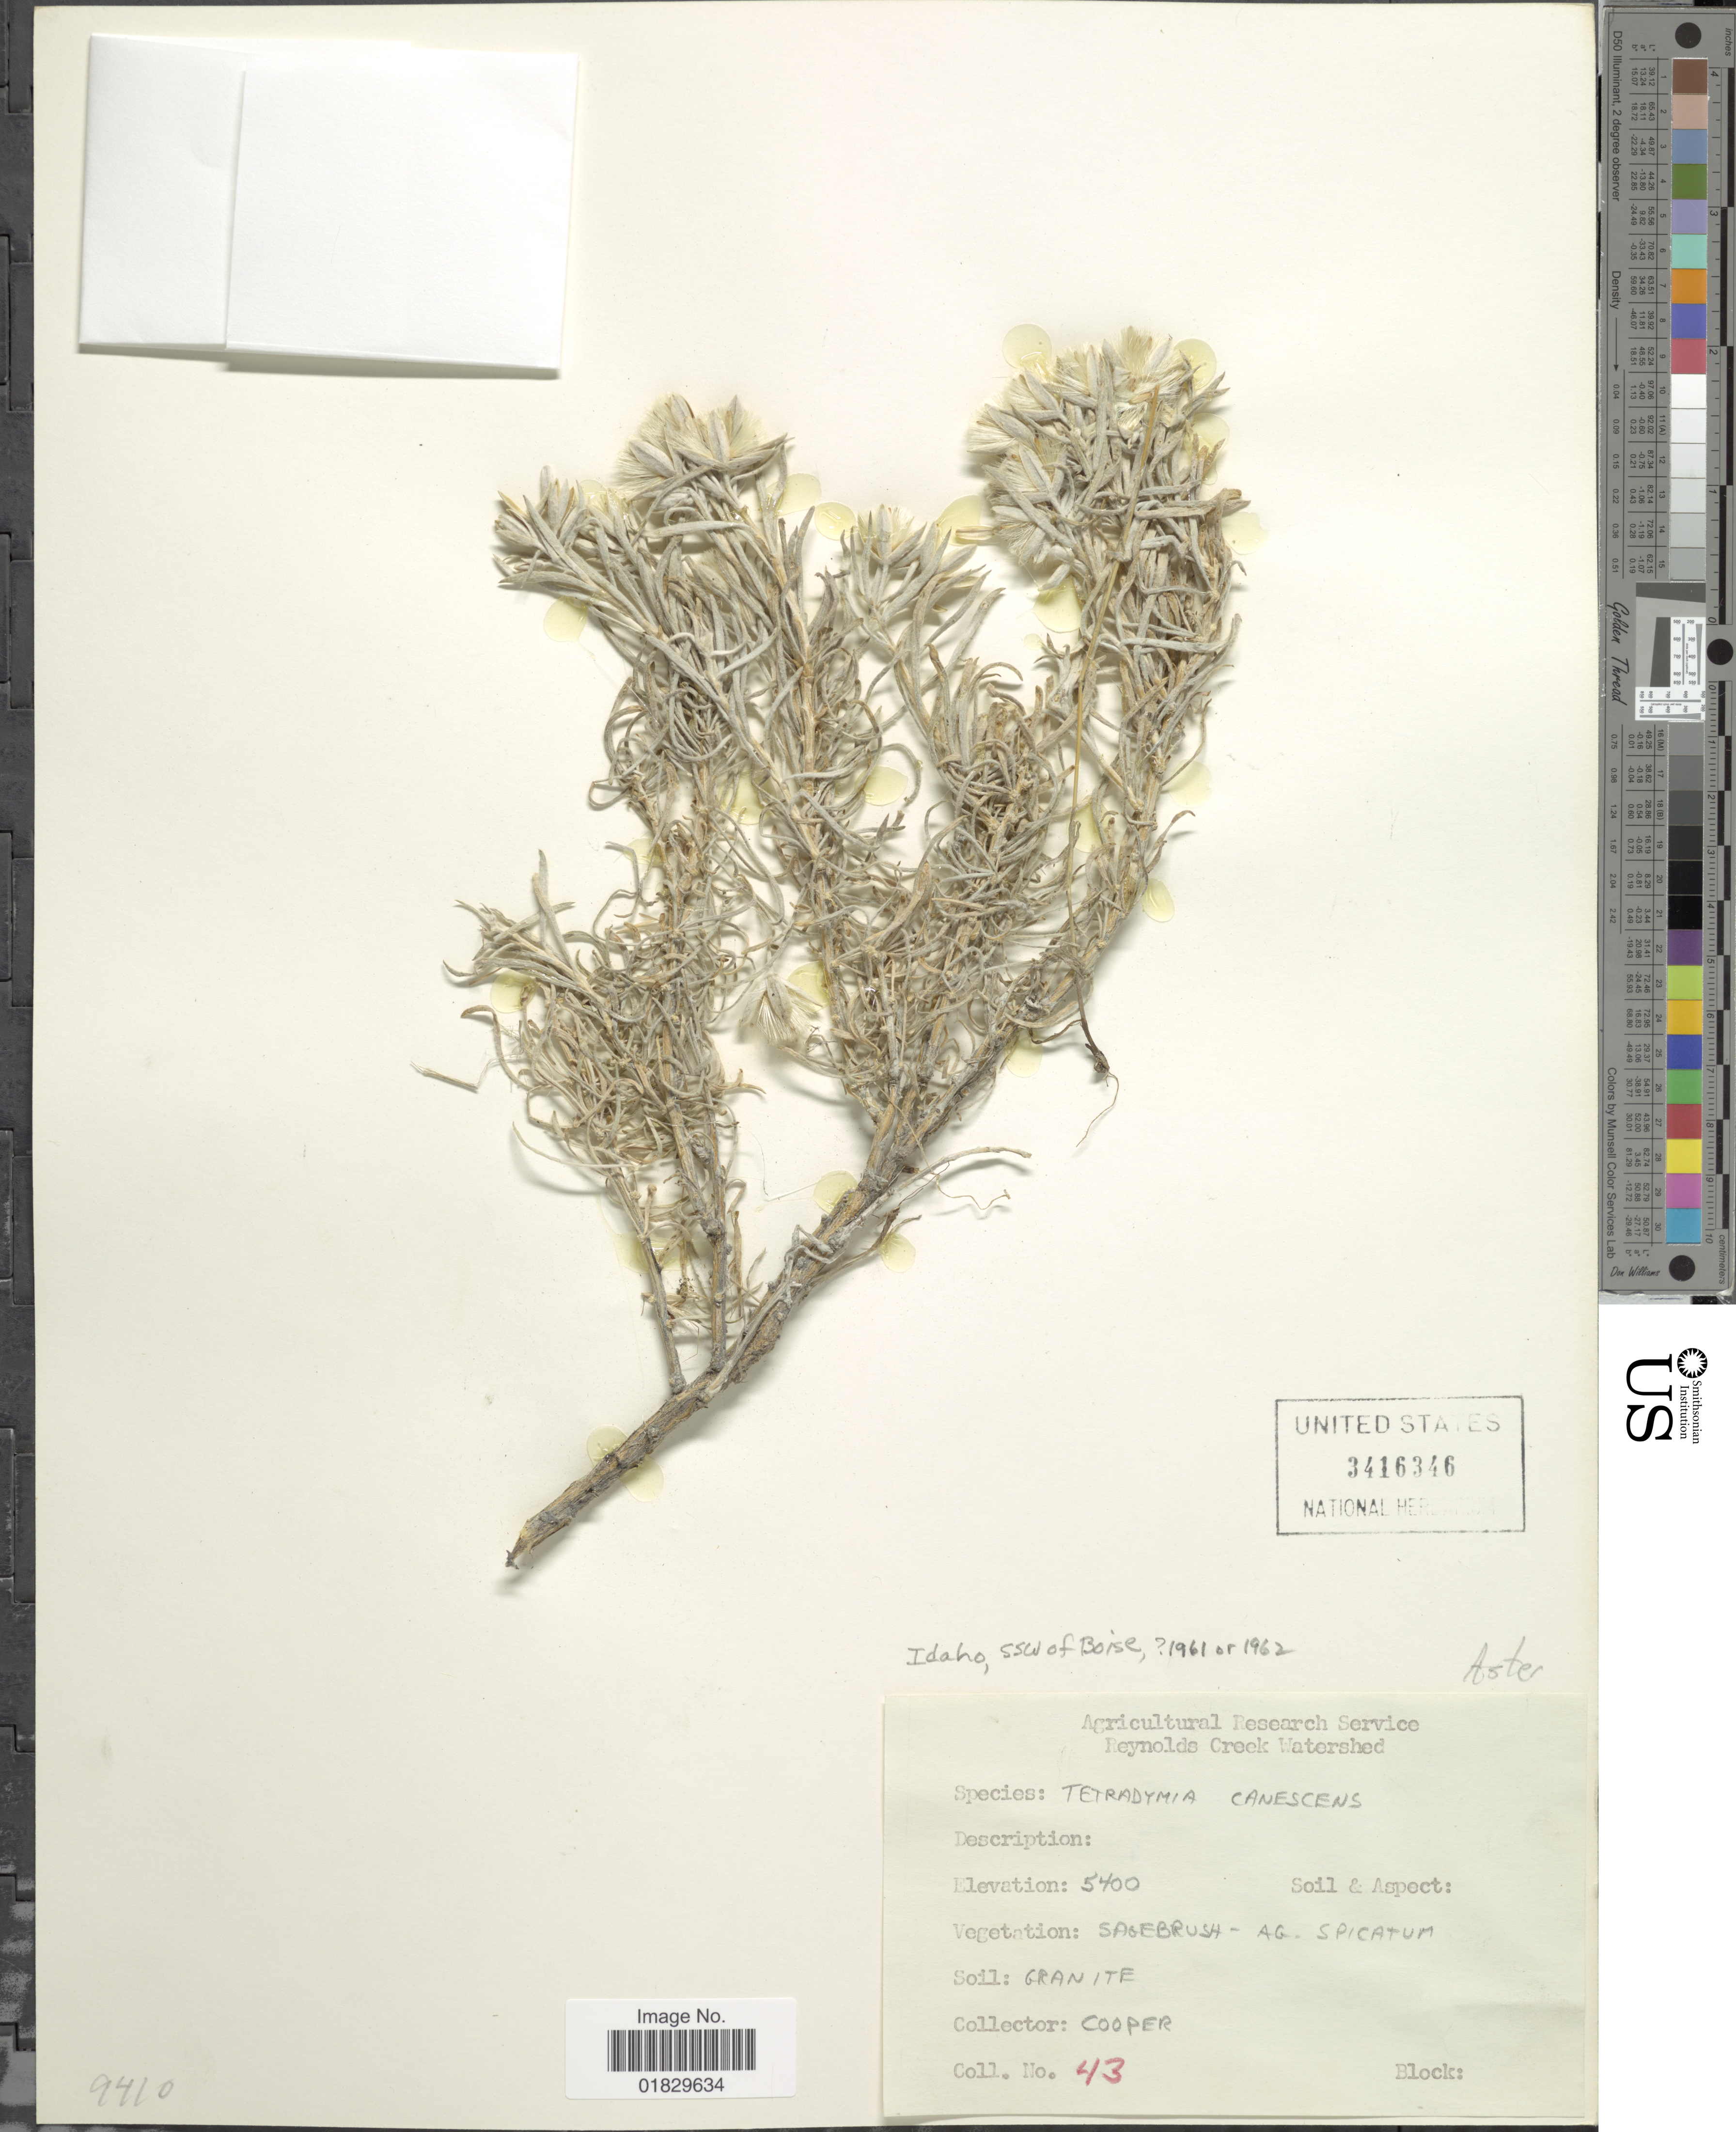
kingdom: Plantae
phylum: Tracheophyta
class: Magnoliopsida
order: Asterales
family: Asteraceae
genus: Tetradymia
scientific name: Tetradymia canescens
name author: DC.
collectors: -- Cooper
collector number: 43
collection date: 1961/1962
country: United States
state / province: Idaho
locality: SSW of Boise. Reynolds Creek Watershed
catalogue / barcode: US 3416346